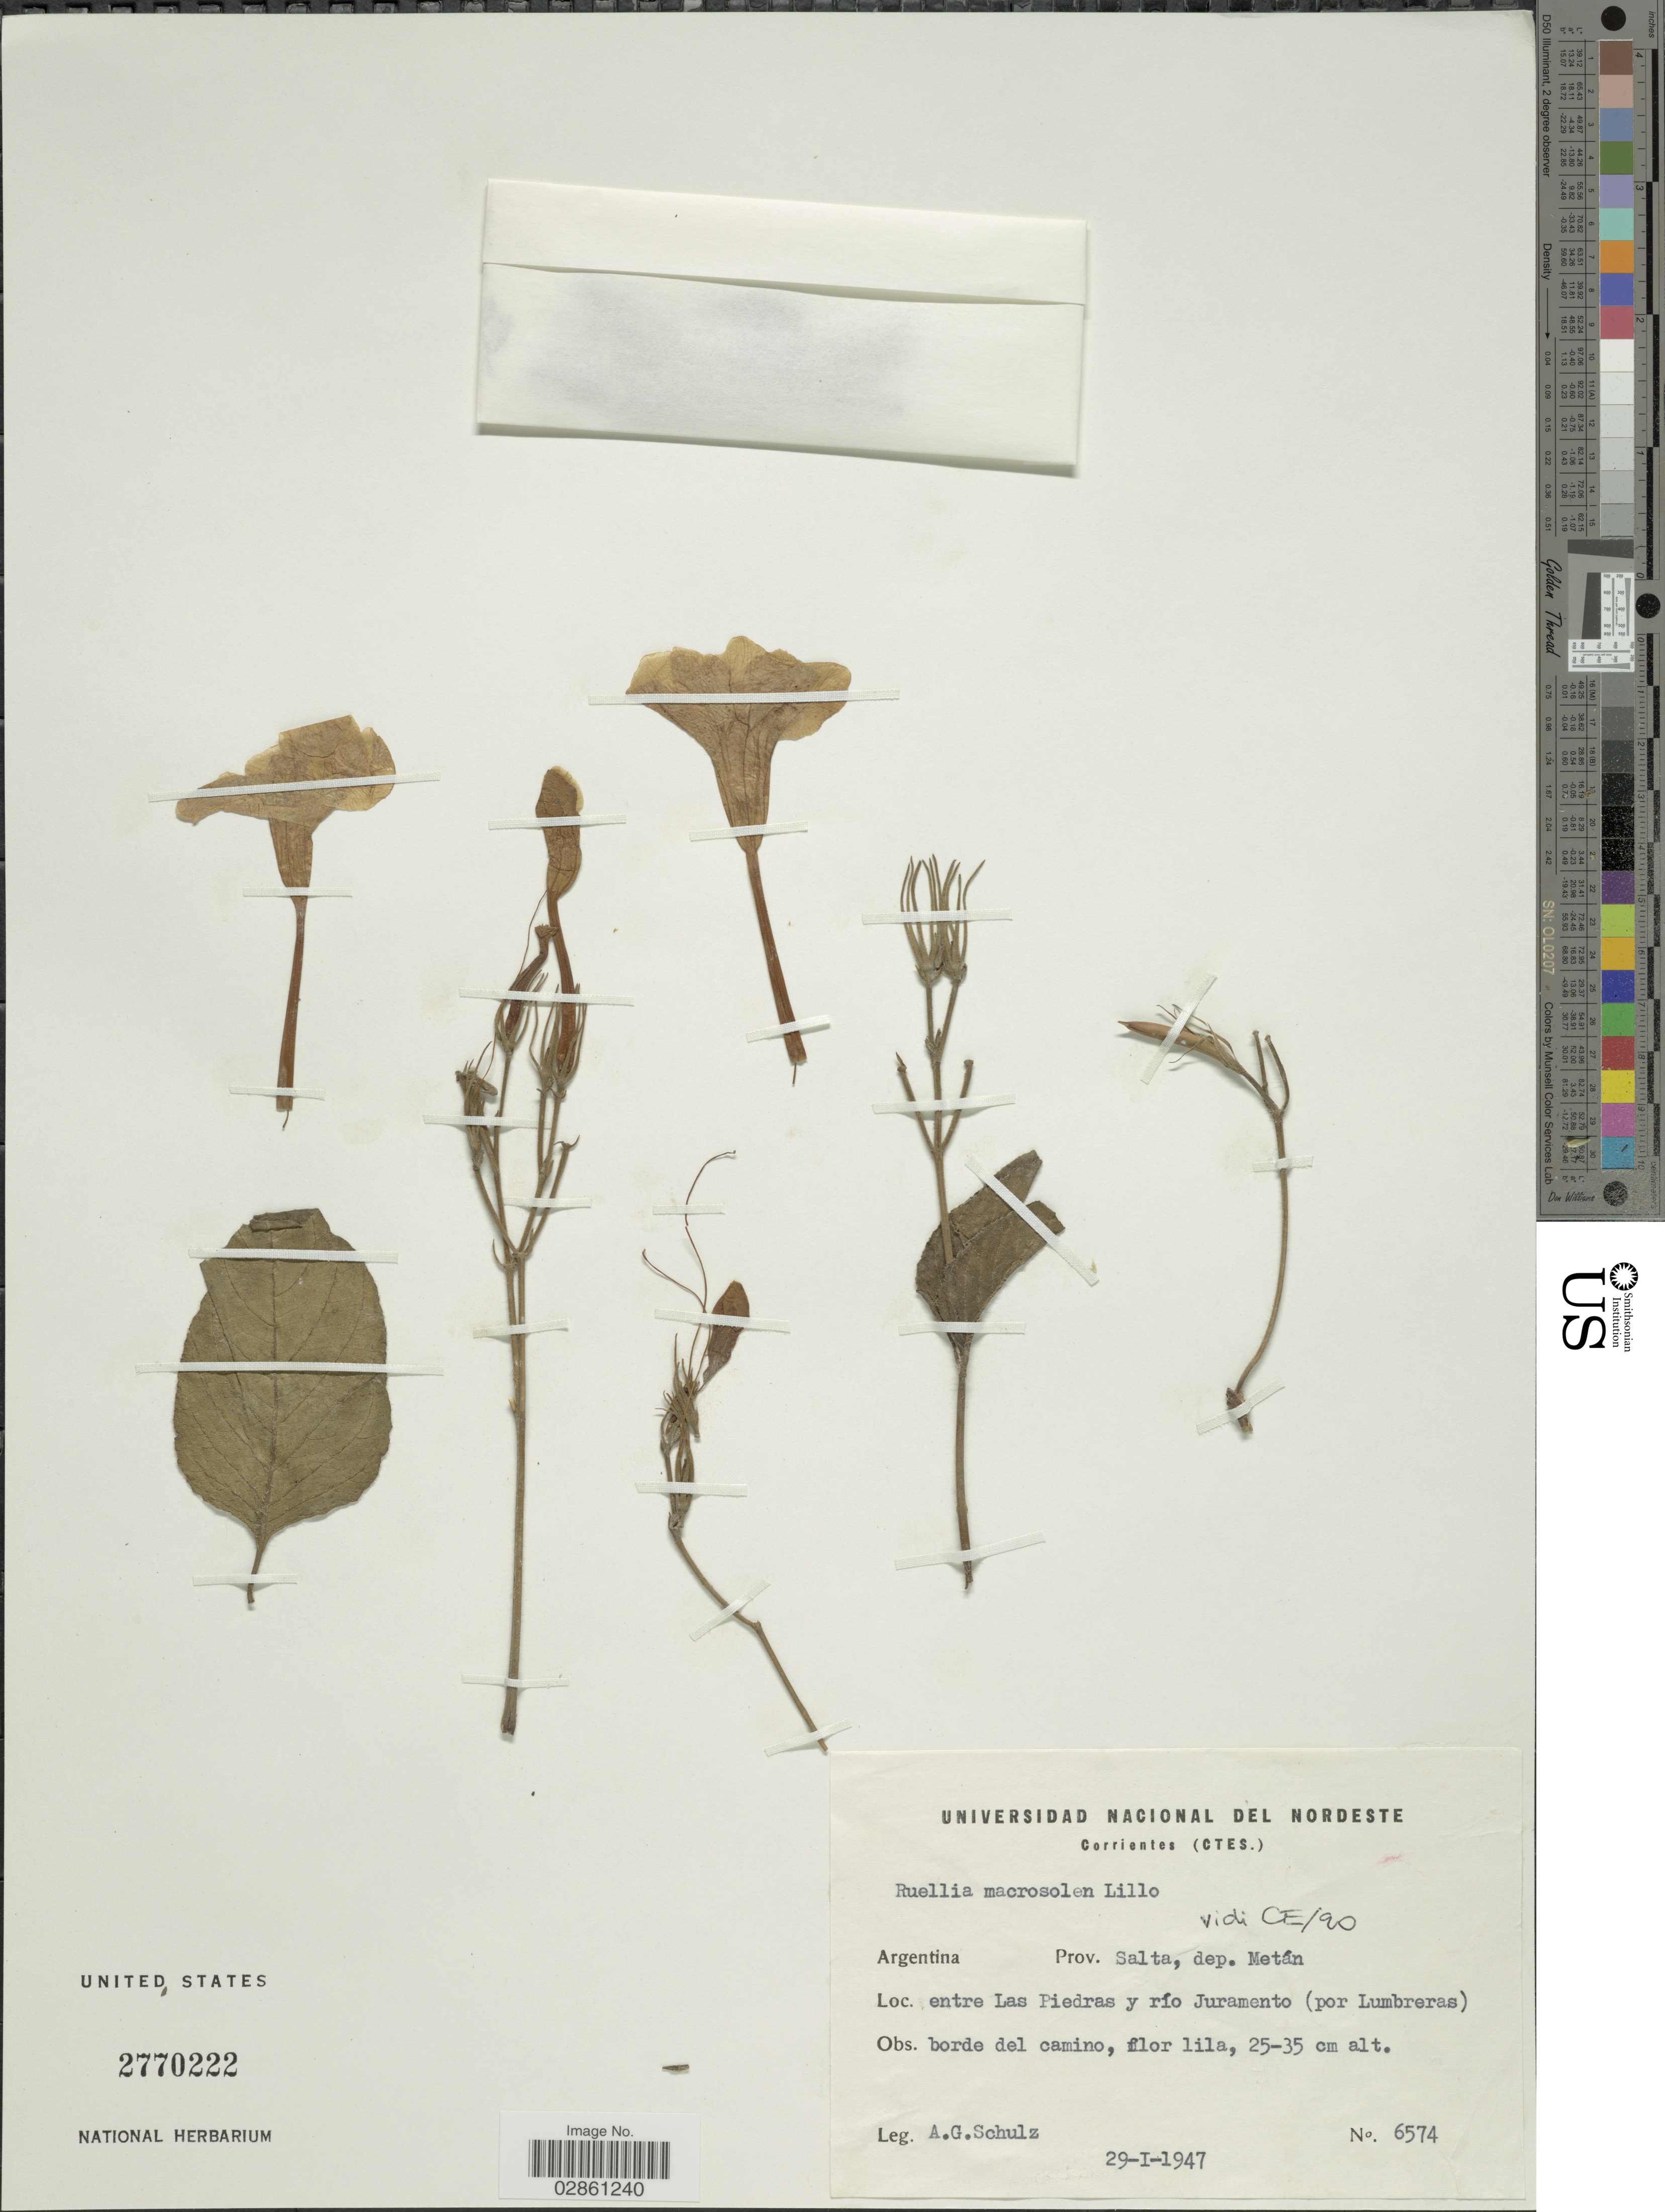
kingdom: Plantae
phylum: Tracheophyta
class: Magnoliopsida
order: Lamiales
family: Acanthaceae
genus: Ruellia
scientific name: Ruellia macrosolen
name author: Lillo ex C. Ezcurra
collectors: A. G. Schulz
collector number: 6547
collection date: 1947-01-29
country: Argentina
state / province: Salta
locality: Prov. Salta, dep. Metán, entre Las Piedras y río Juramento (por Lumbreras).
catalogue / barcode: US 2770222